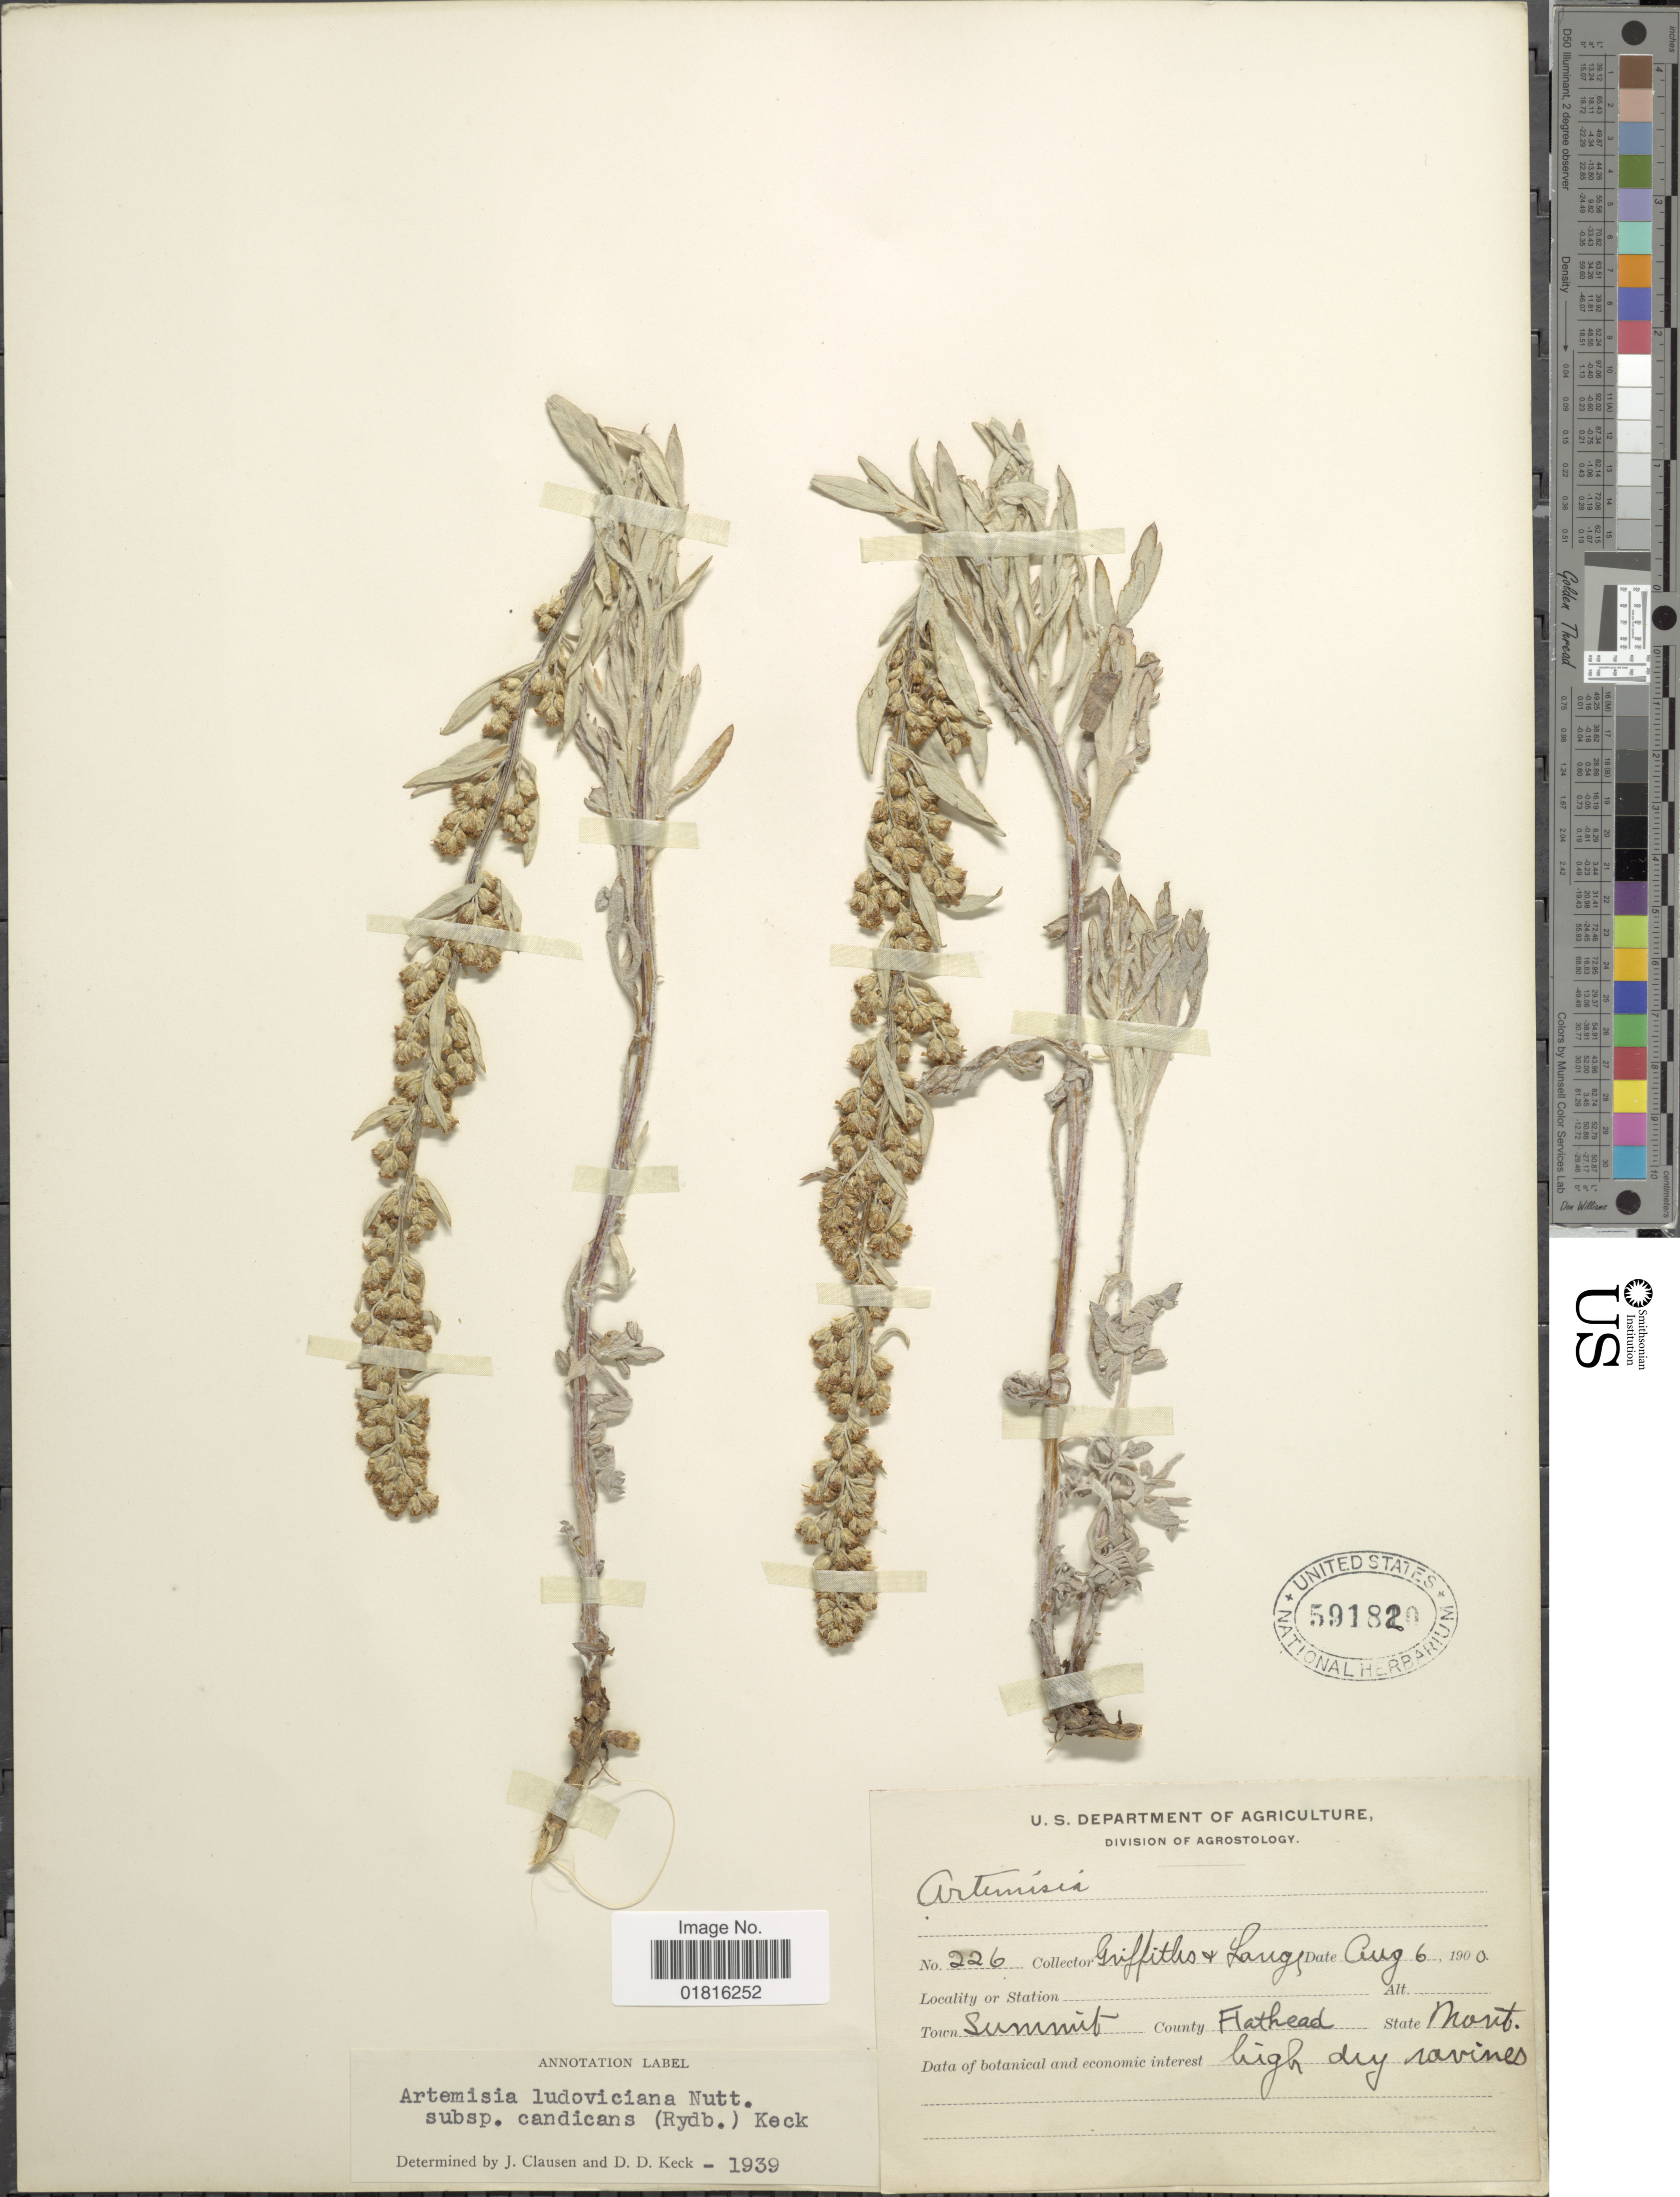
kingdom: Plantae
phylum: Tracheophyta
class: Magnoliopsida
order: Asterales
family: Asteraceae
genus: Artemisia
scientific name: Artemisia ludoviciana subsp. candicans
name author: (Rydb.) D.D. Keck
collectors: -- Griffiths & -- Lange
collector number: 226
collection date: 1900-08-06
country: United States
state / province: Montana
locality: Town Summit, County Flathead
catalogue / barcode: US 591820